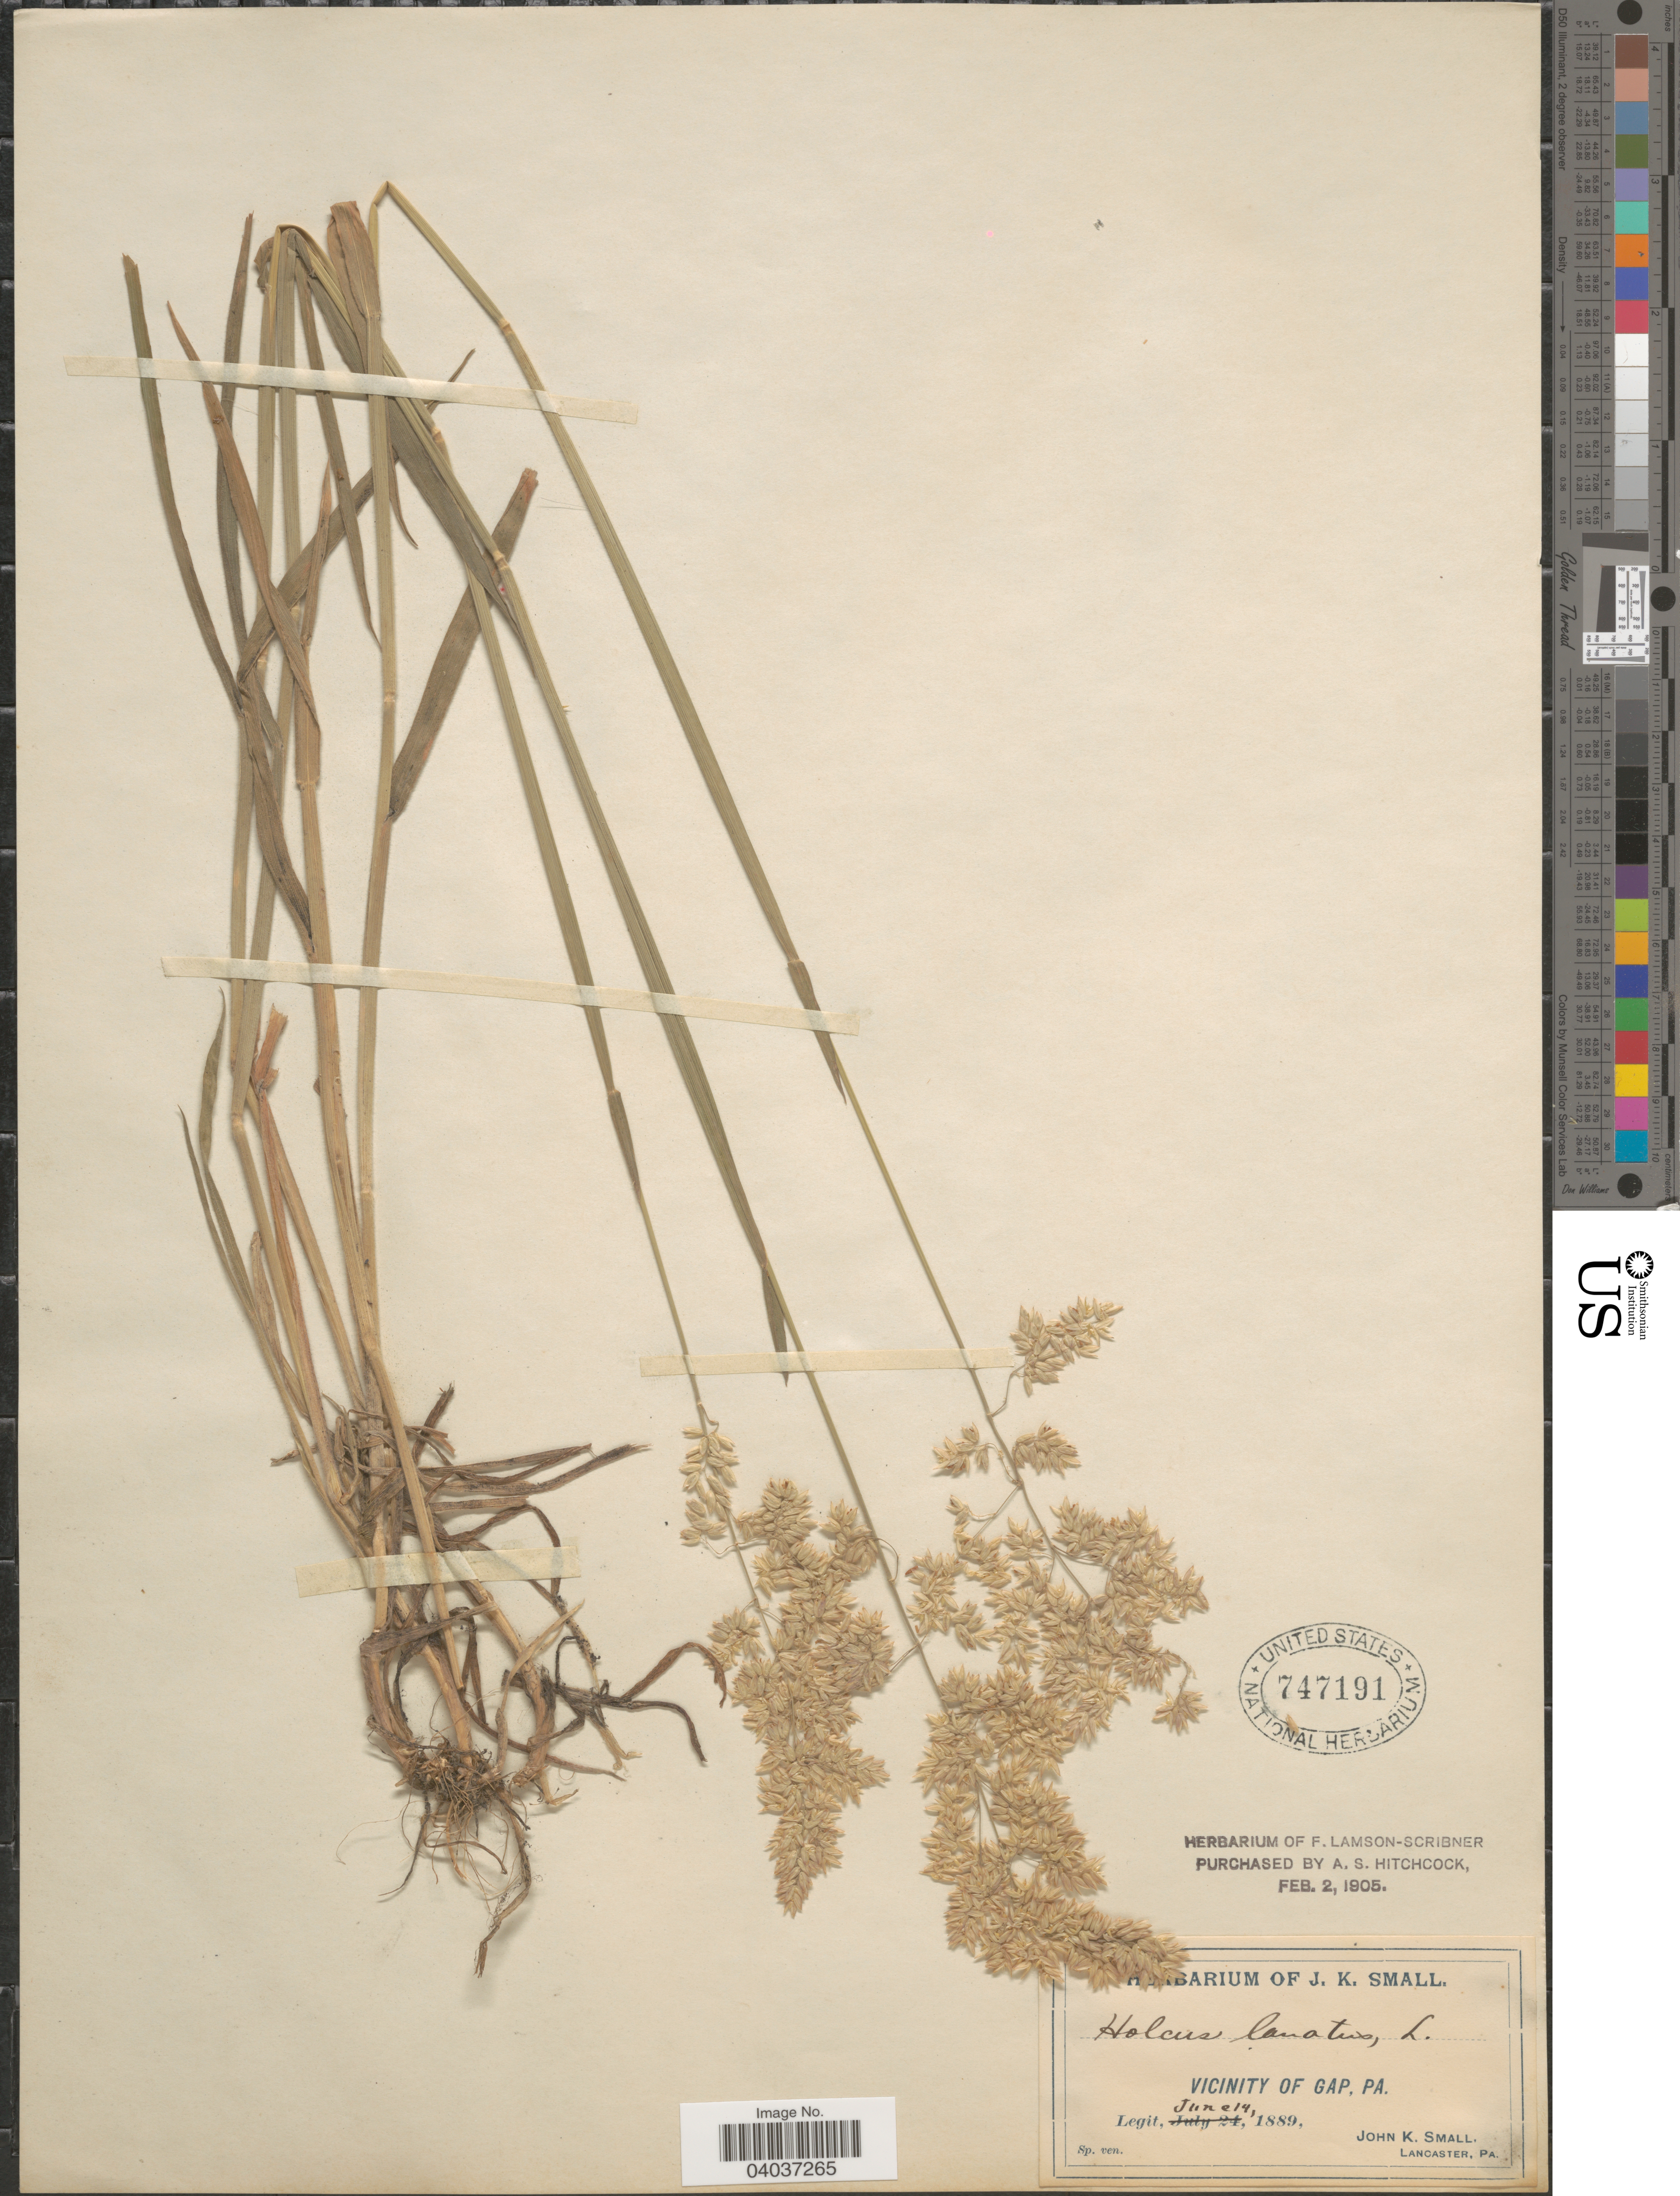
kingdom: Plantae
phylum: Tracheophyta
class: Liliopsida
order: Poales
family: Poaceae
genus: Holcus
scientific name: Holcus lanatus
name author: L.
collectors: J. K. Small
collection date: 1889-06-14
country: United States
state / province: Pennsylvania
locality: Vicinity of Gap.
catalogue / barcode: US 747191